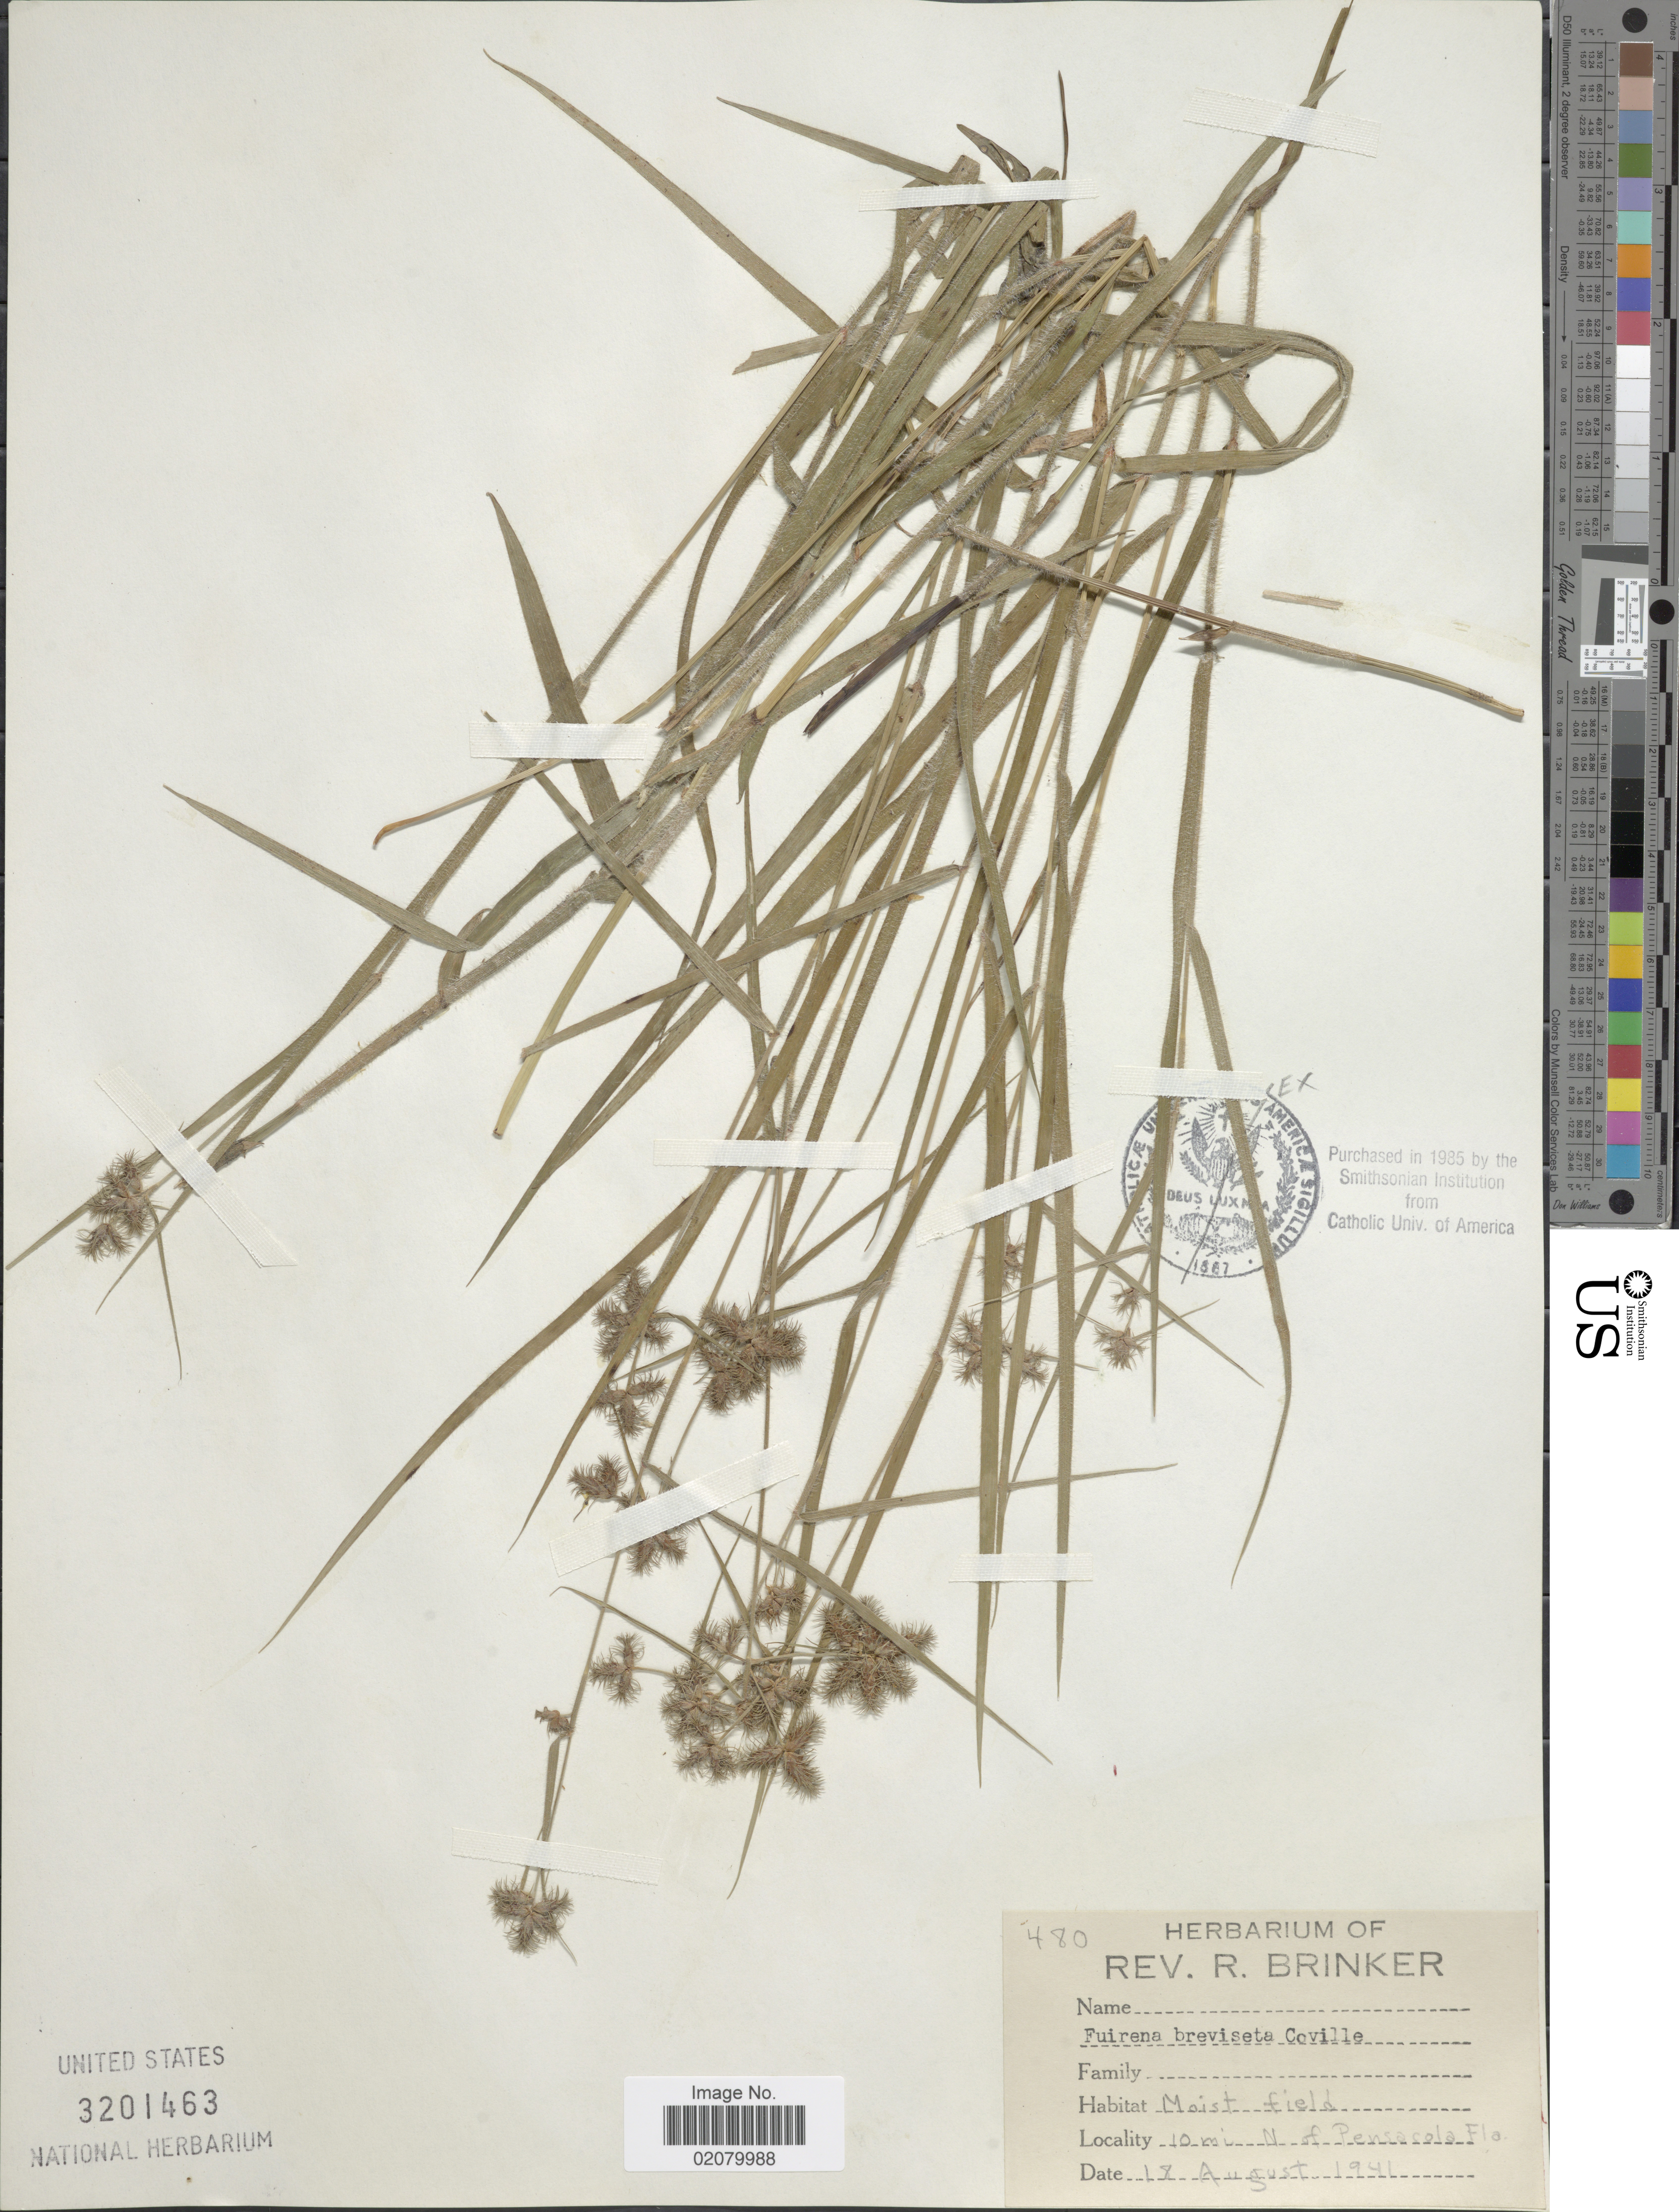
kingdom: Plantae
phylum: Tracheophyta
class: Liliopsida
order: Poales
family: Cyperaceae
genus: Fuirena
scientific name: Fuirena squarrosa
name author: Michx.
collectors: ex herb. Rev. R. Brinker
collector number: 480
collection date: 1941-08-18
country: United States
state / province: Florida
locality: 10 mi. N of Peninsular Fla.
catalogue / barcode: US 3201463